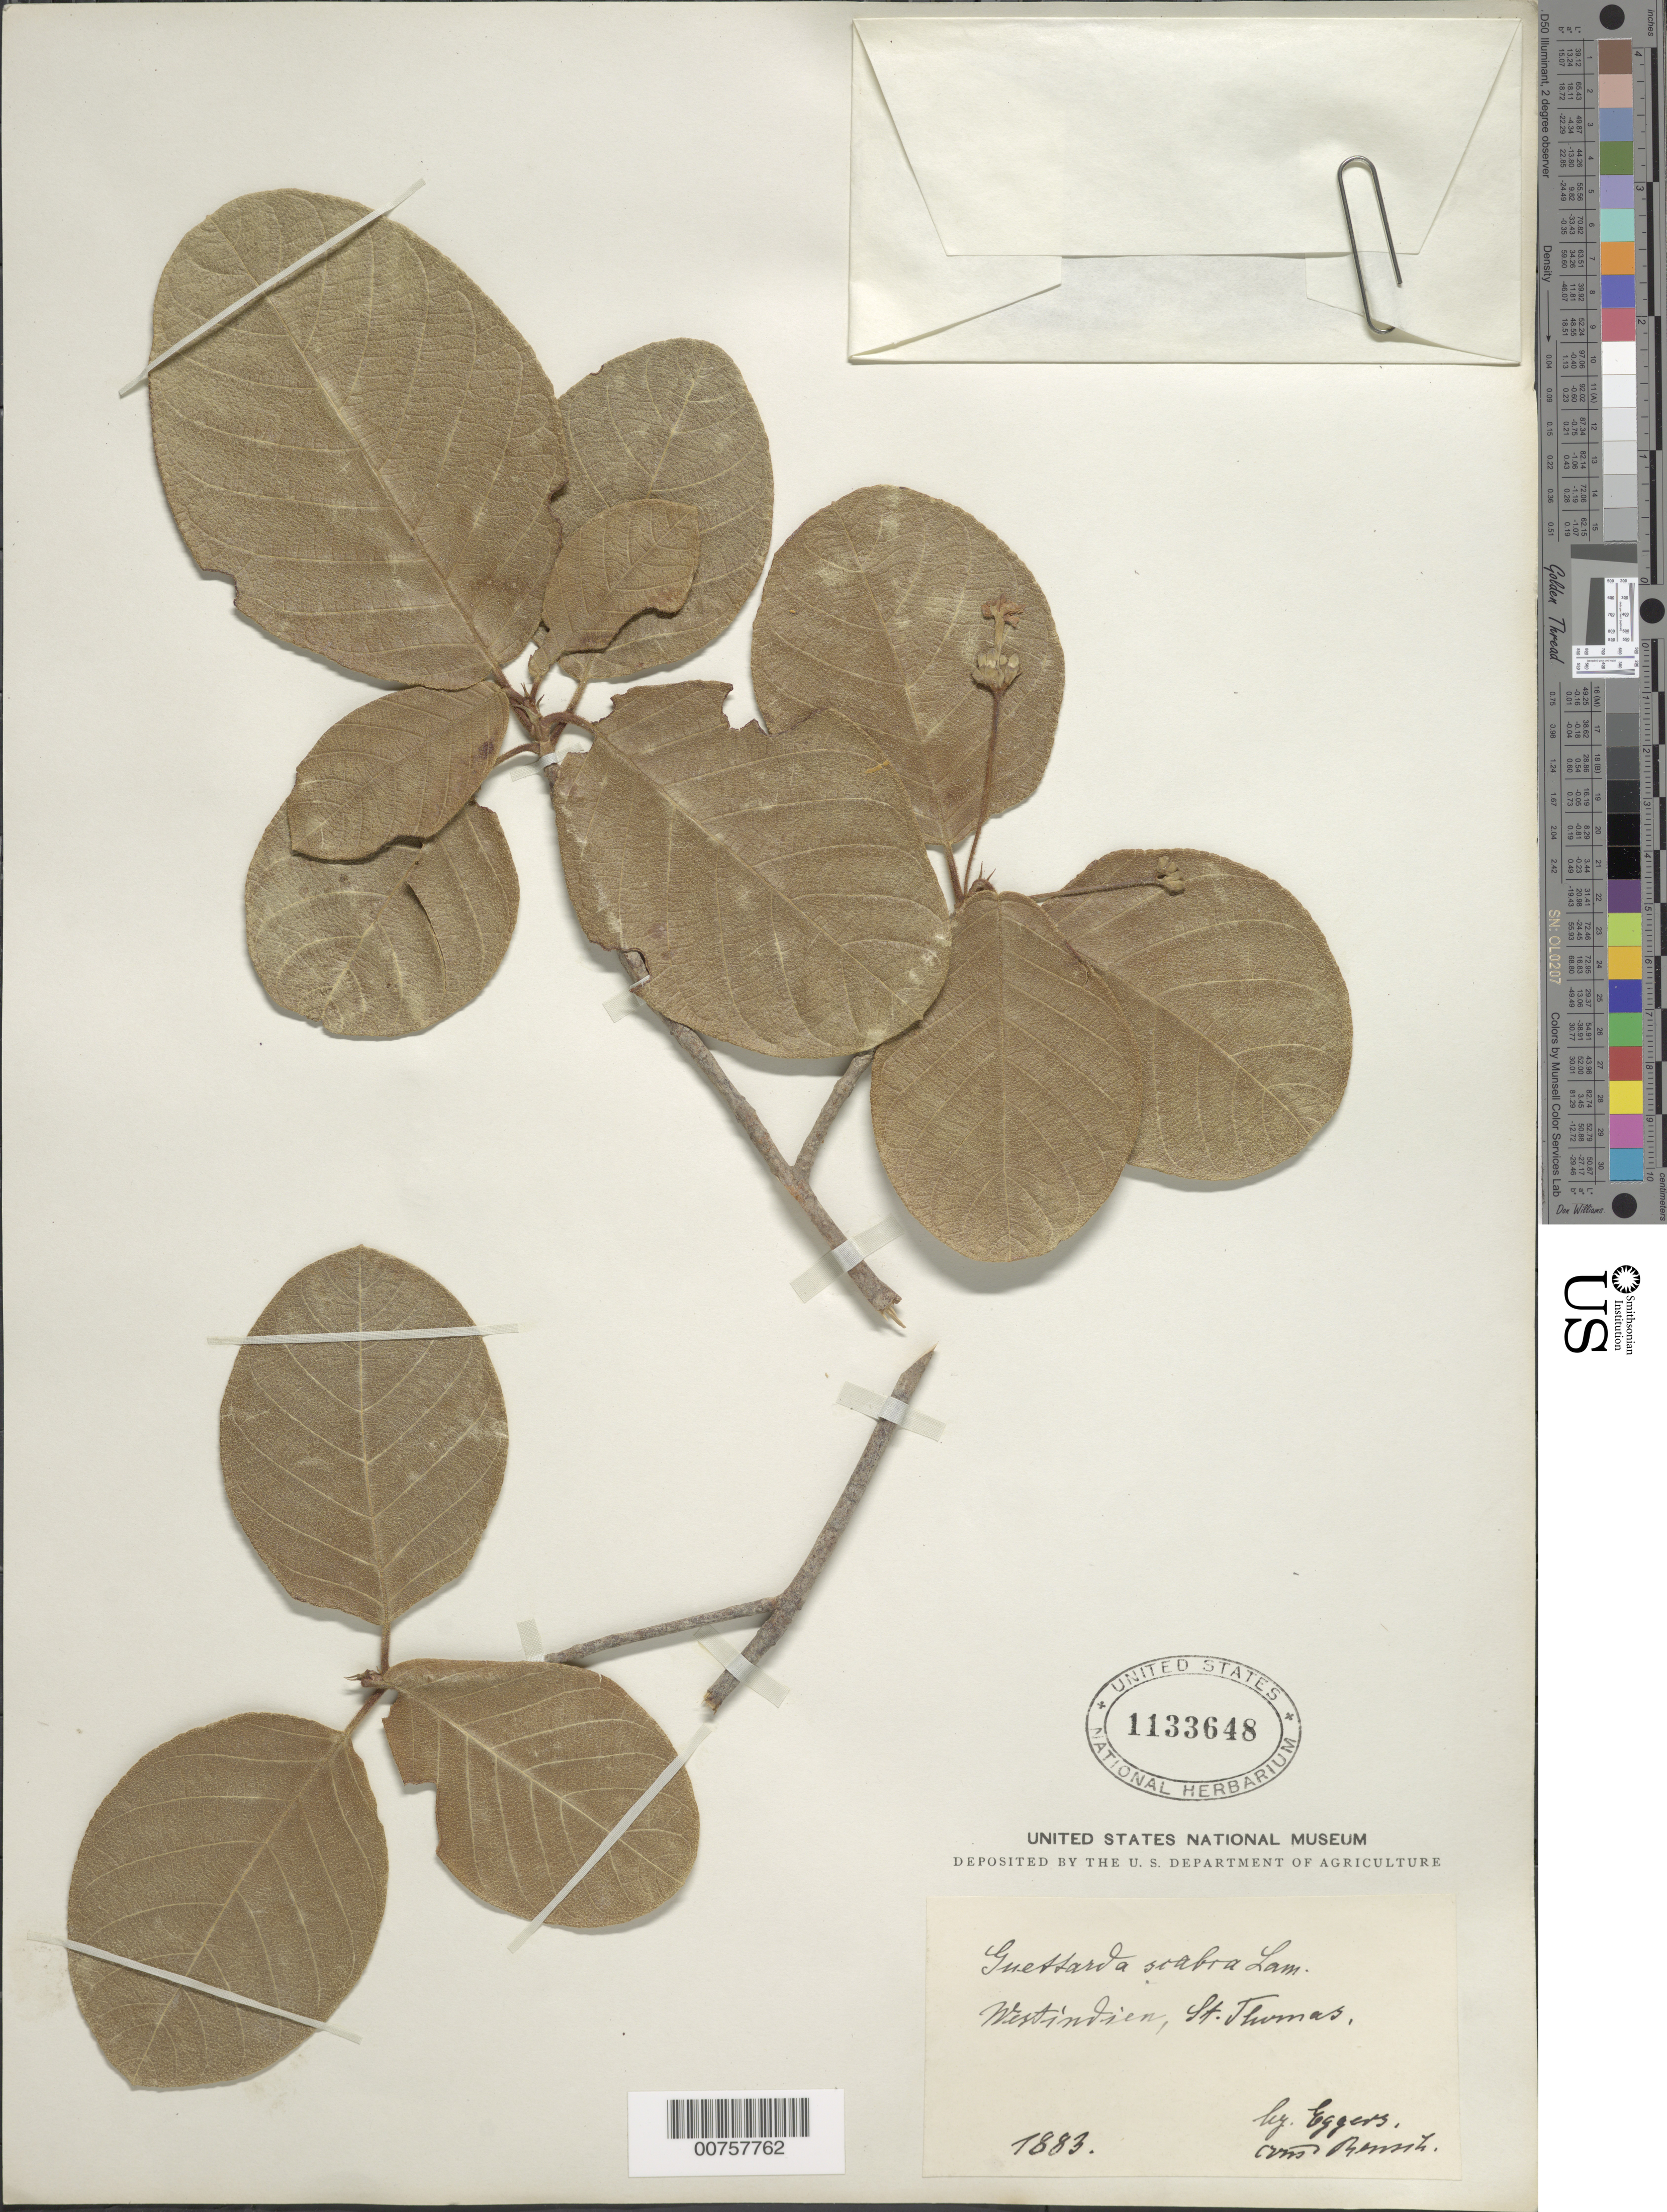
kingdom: Plantae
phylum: Tracheophyta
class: Magnoliopsida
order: Gentianales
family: Rubiaceae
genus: Guettarda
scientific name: Guettarda scabra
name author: (L.) Vent.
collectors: H. F. A. von Eggers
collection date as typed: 1883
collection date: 1883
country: U.S. Virgin Islands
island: St. Thomas Island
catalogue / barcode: US 1133648